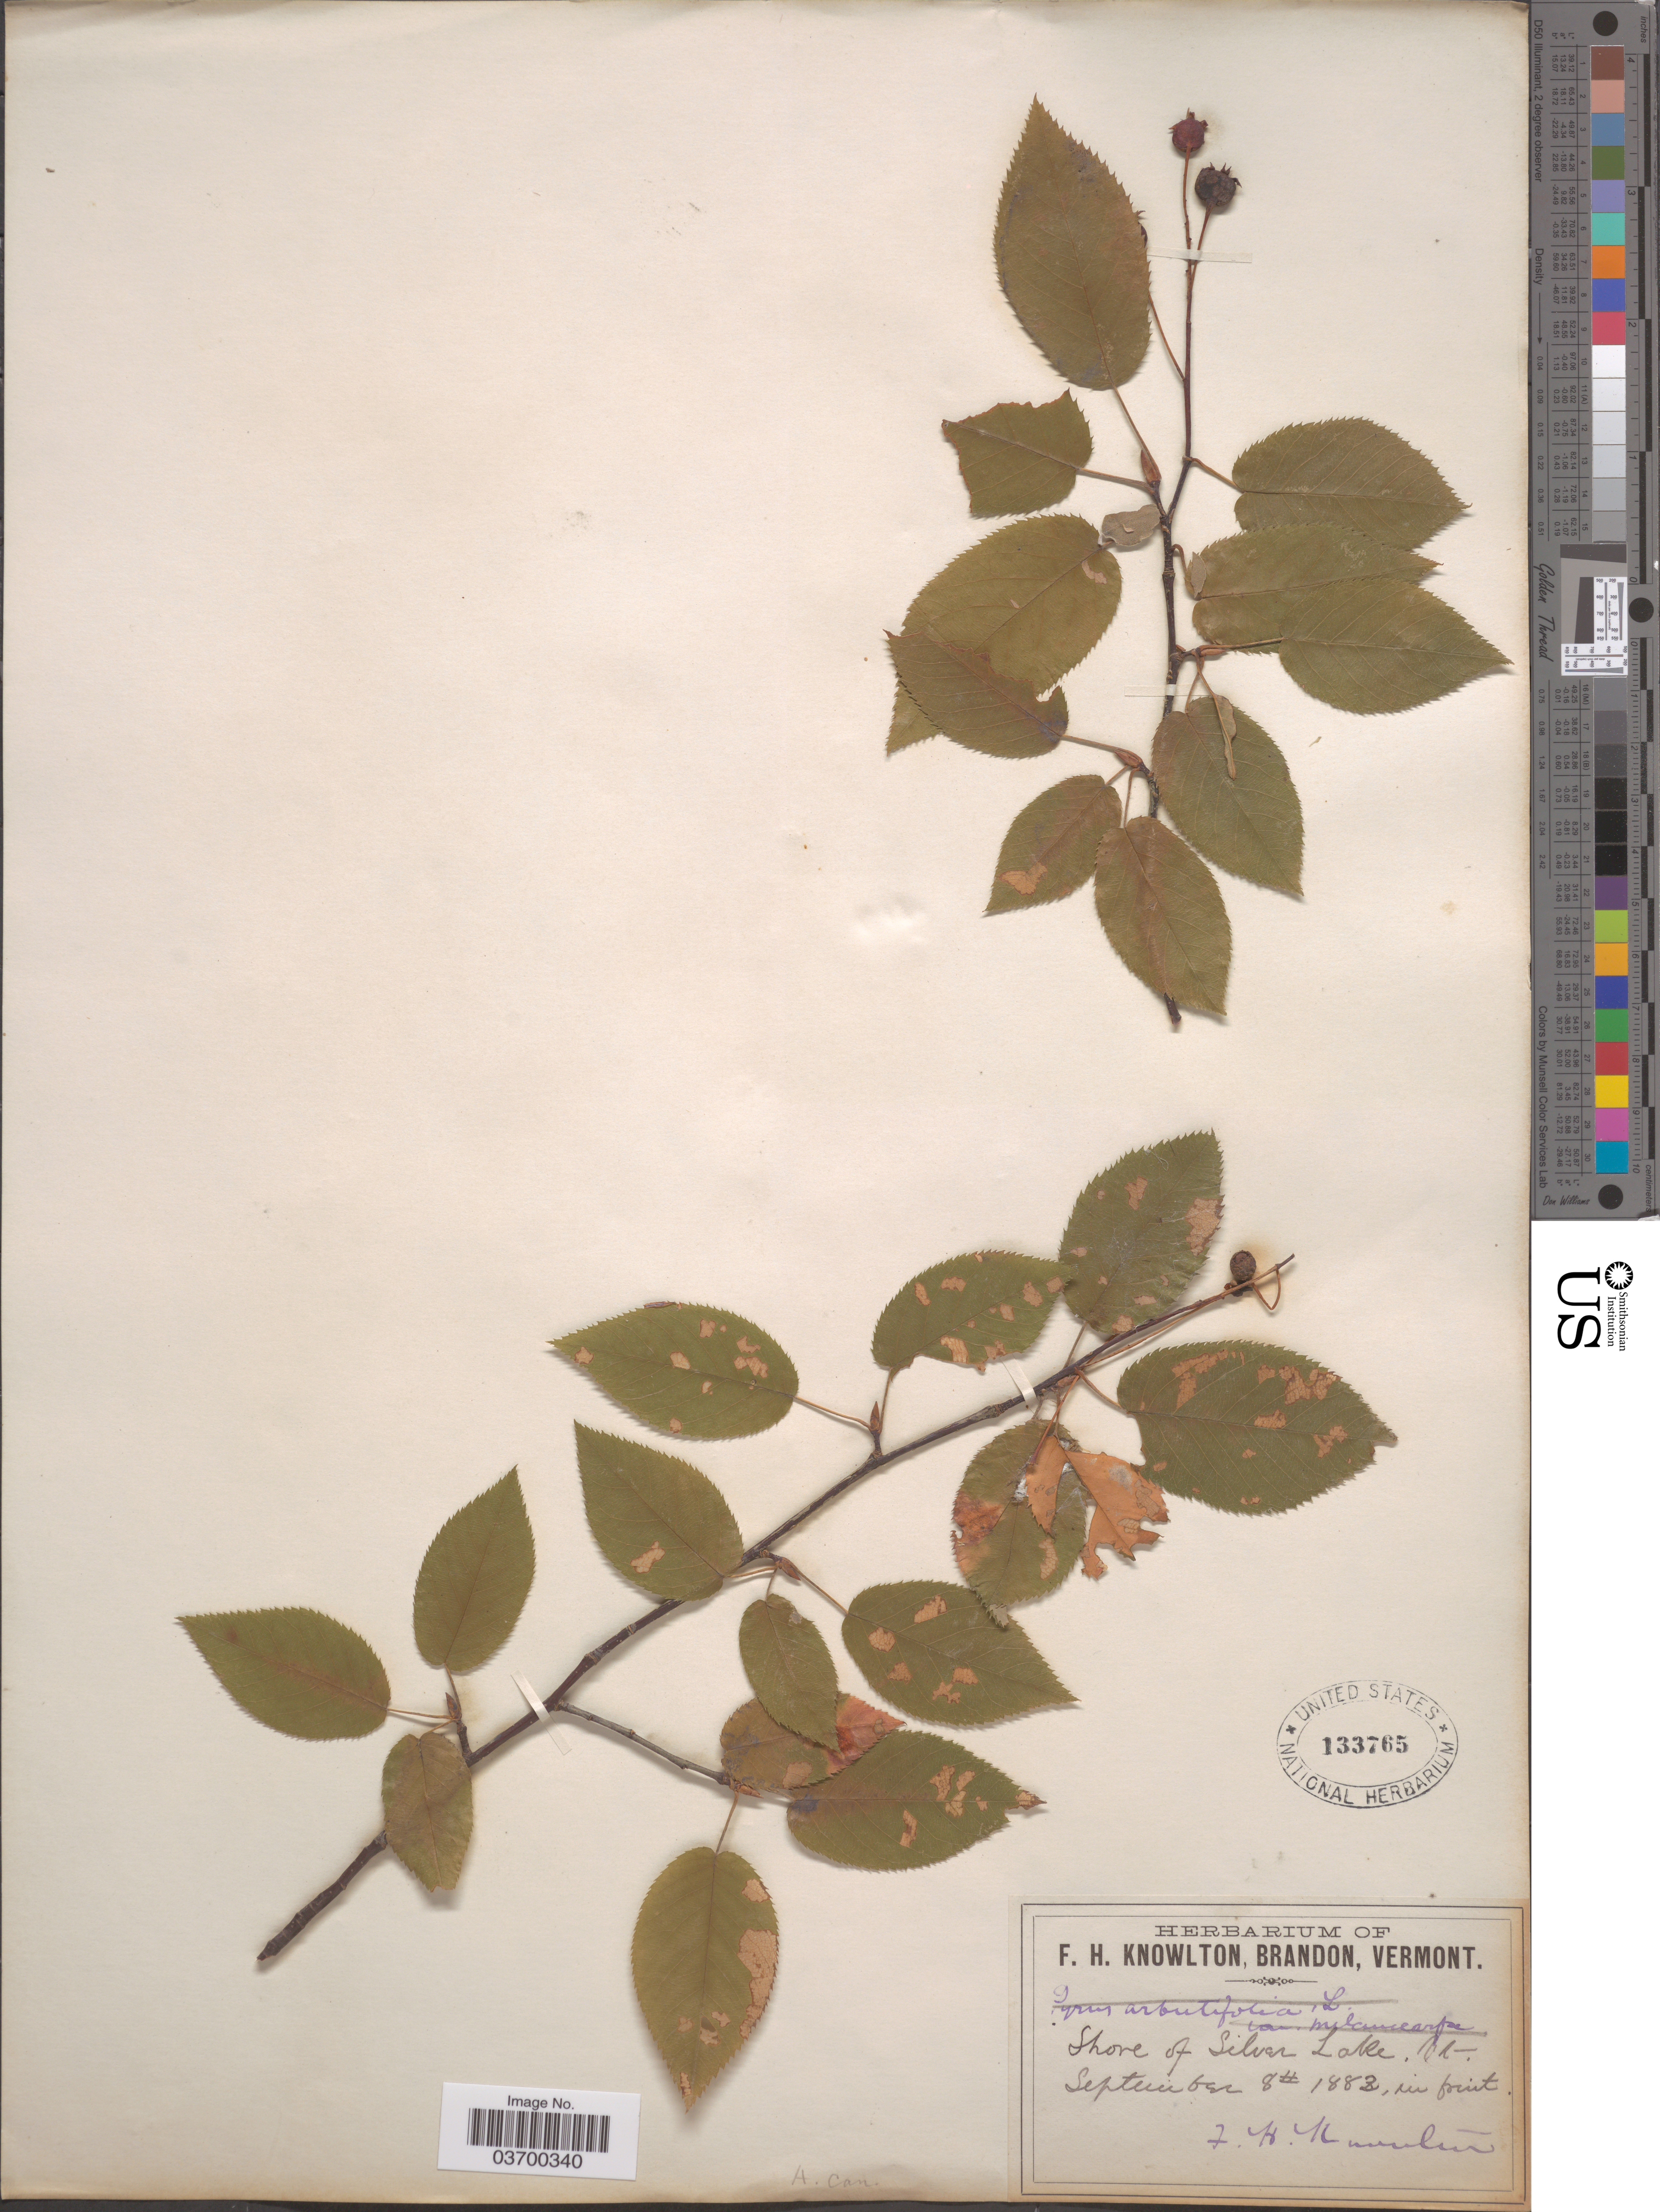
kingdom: Plantae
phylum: Tracheophyta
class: Magnoliopsida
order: Rosales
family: Rosaceae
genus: Amelanchier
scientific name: Amelanchier canadensis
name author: (L.) Medic.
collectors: F. H. Knowlton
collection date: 1882-09-08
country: United States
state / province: Vermont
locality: Shore of Silver Lake.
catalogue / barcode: US 133765